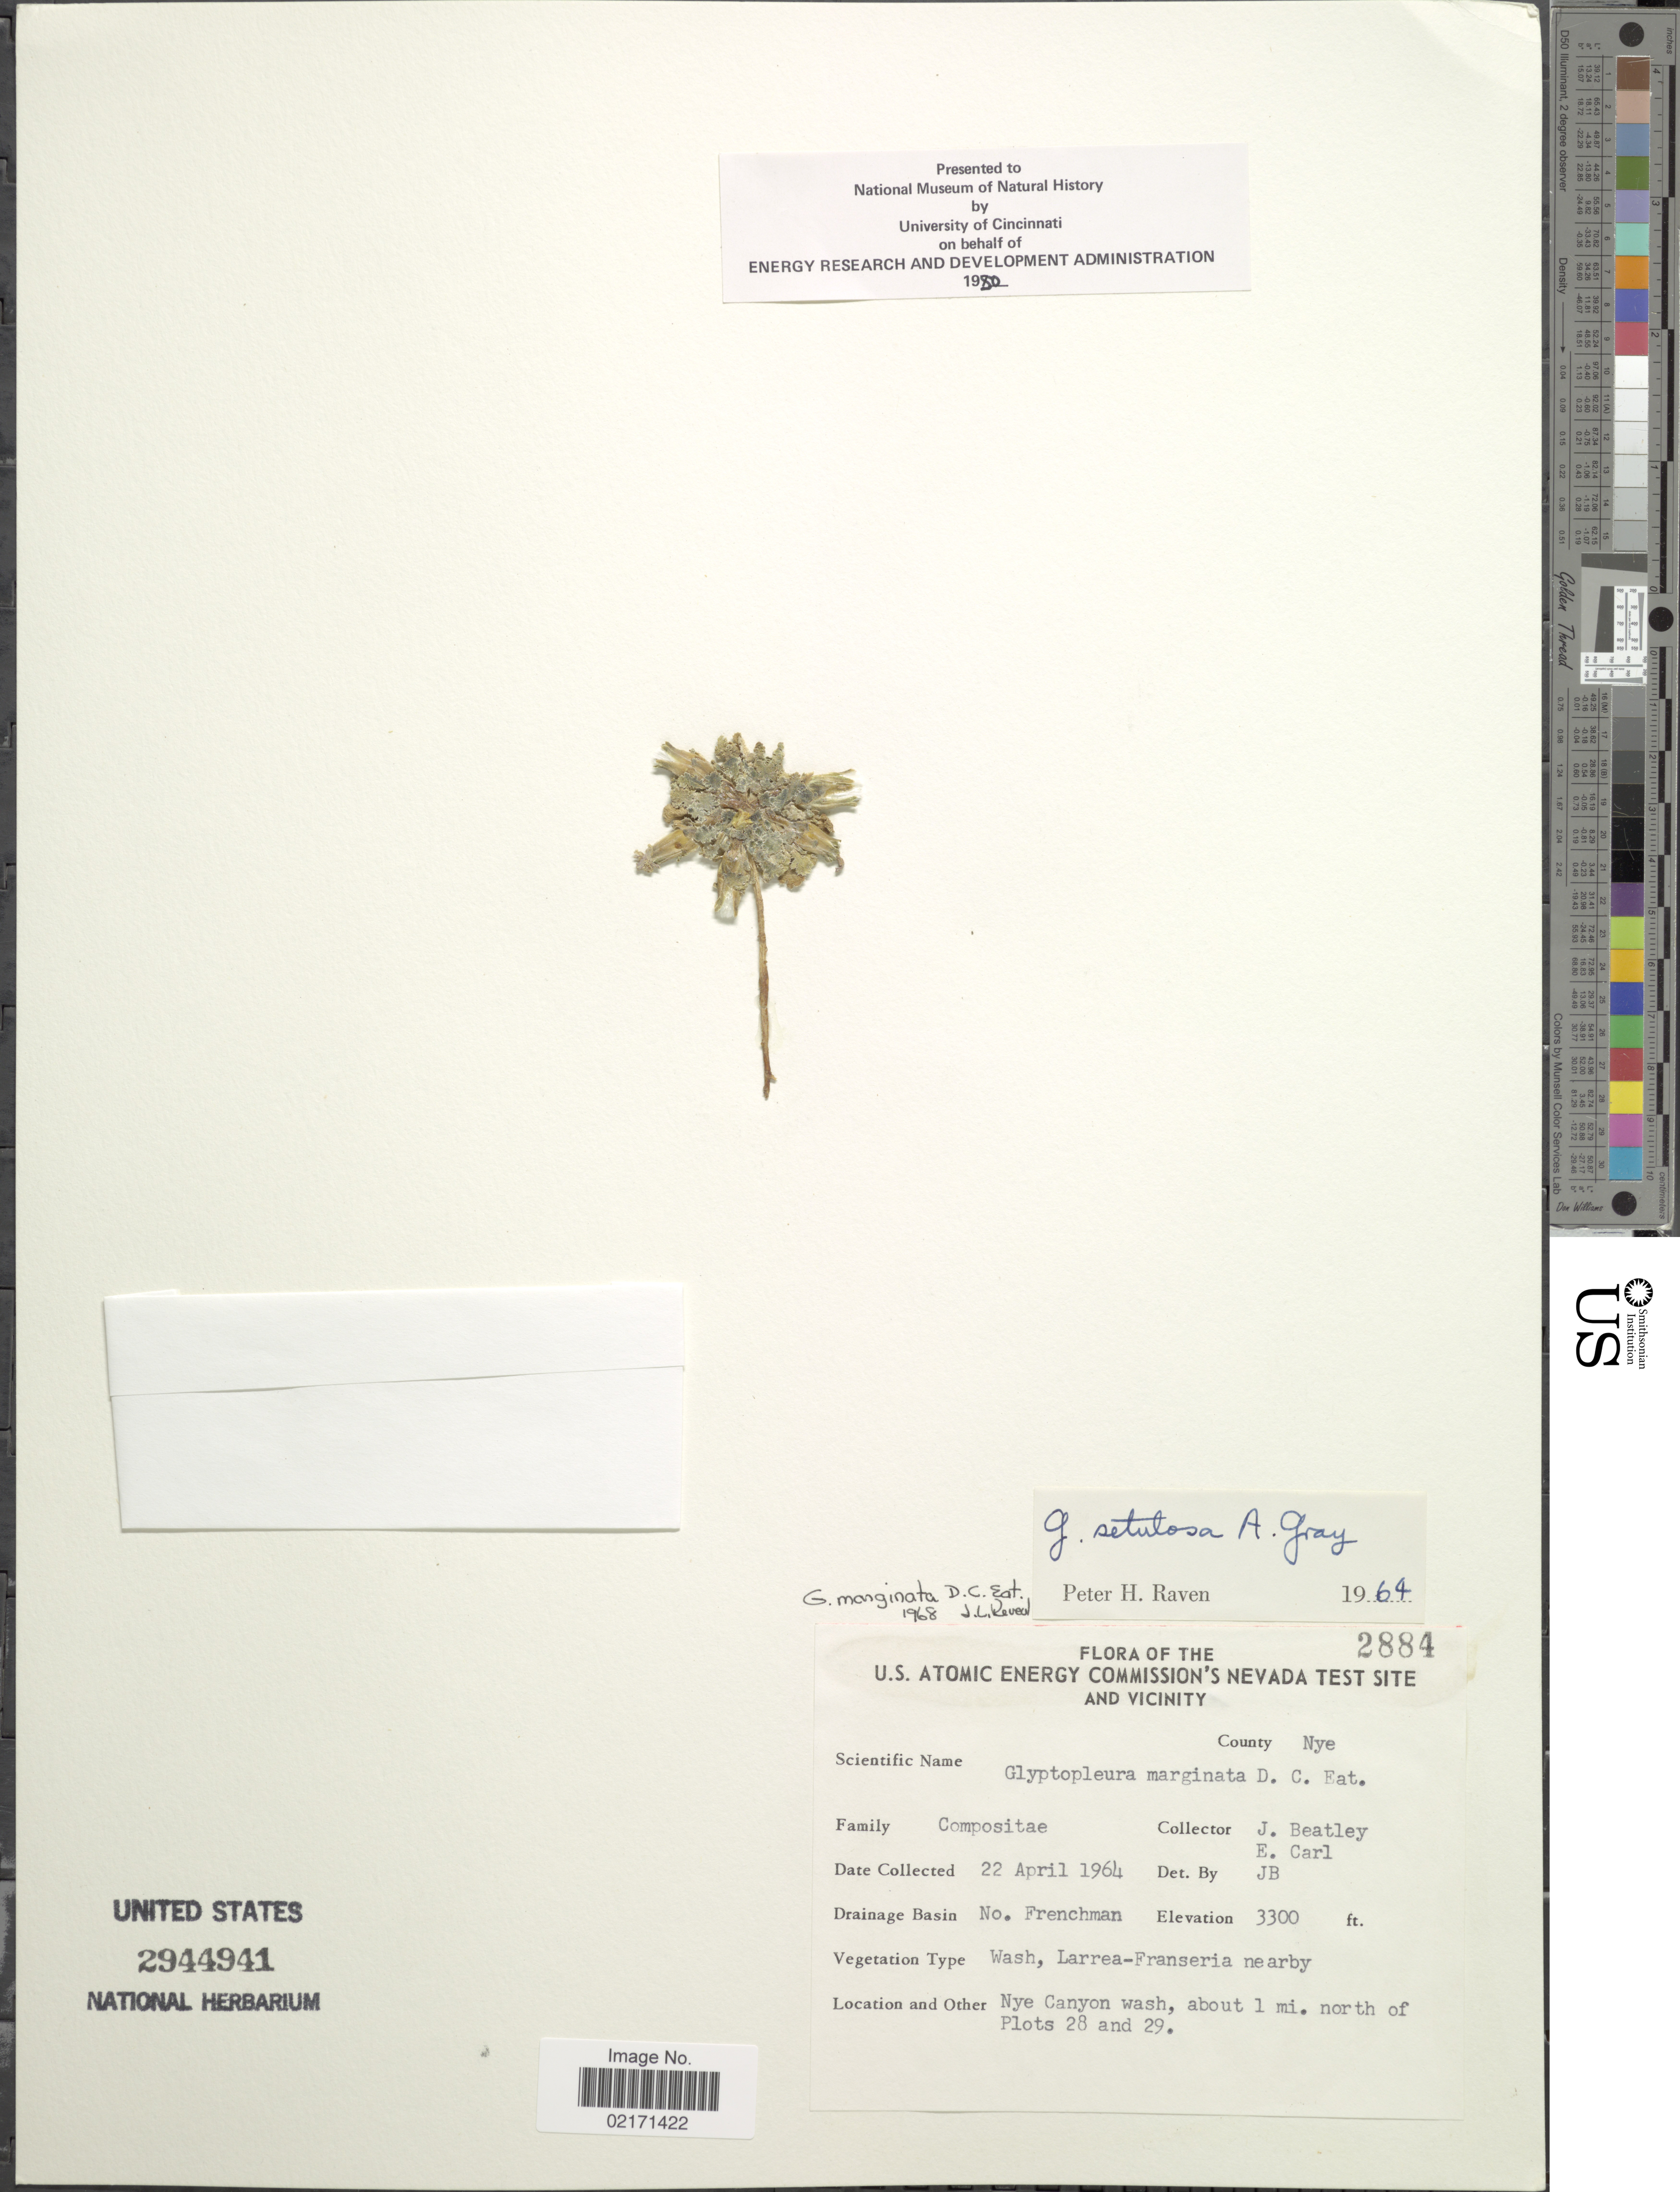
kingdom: Plantae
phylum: Tracheophyta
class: Magnoliopsida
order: Asterales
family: Asteraceae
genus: Glyptopleura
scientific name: Glyptopleura marginata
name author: D.C. Eaton in C. King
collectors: J. C. Beatley & E. Carl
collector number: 2884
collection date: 1964-04-22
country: United States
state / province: Nevada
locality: U.S. Atomic Energy Commison's Nevada Test Site and Vicinity, County Nye, No. Frenchman, Nye Canyon wash. about 1 mi. north of Plots 28 and 29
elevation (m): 1006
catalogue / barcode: US 2944941